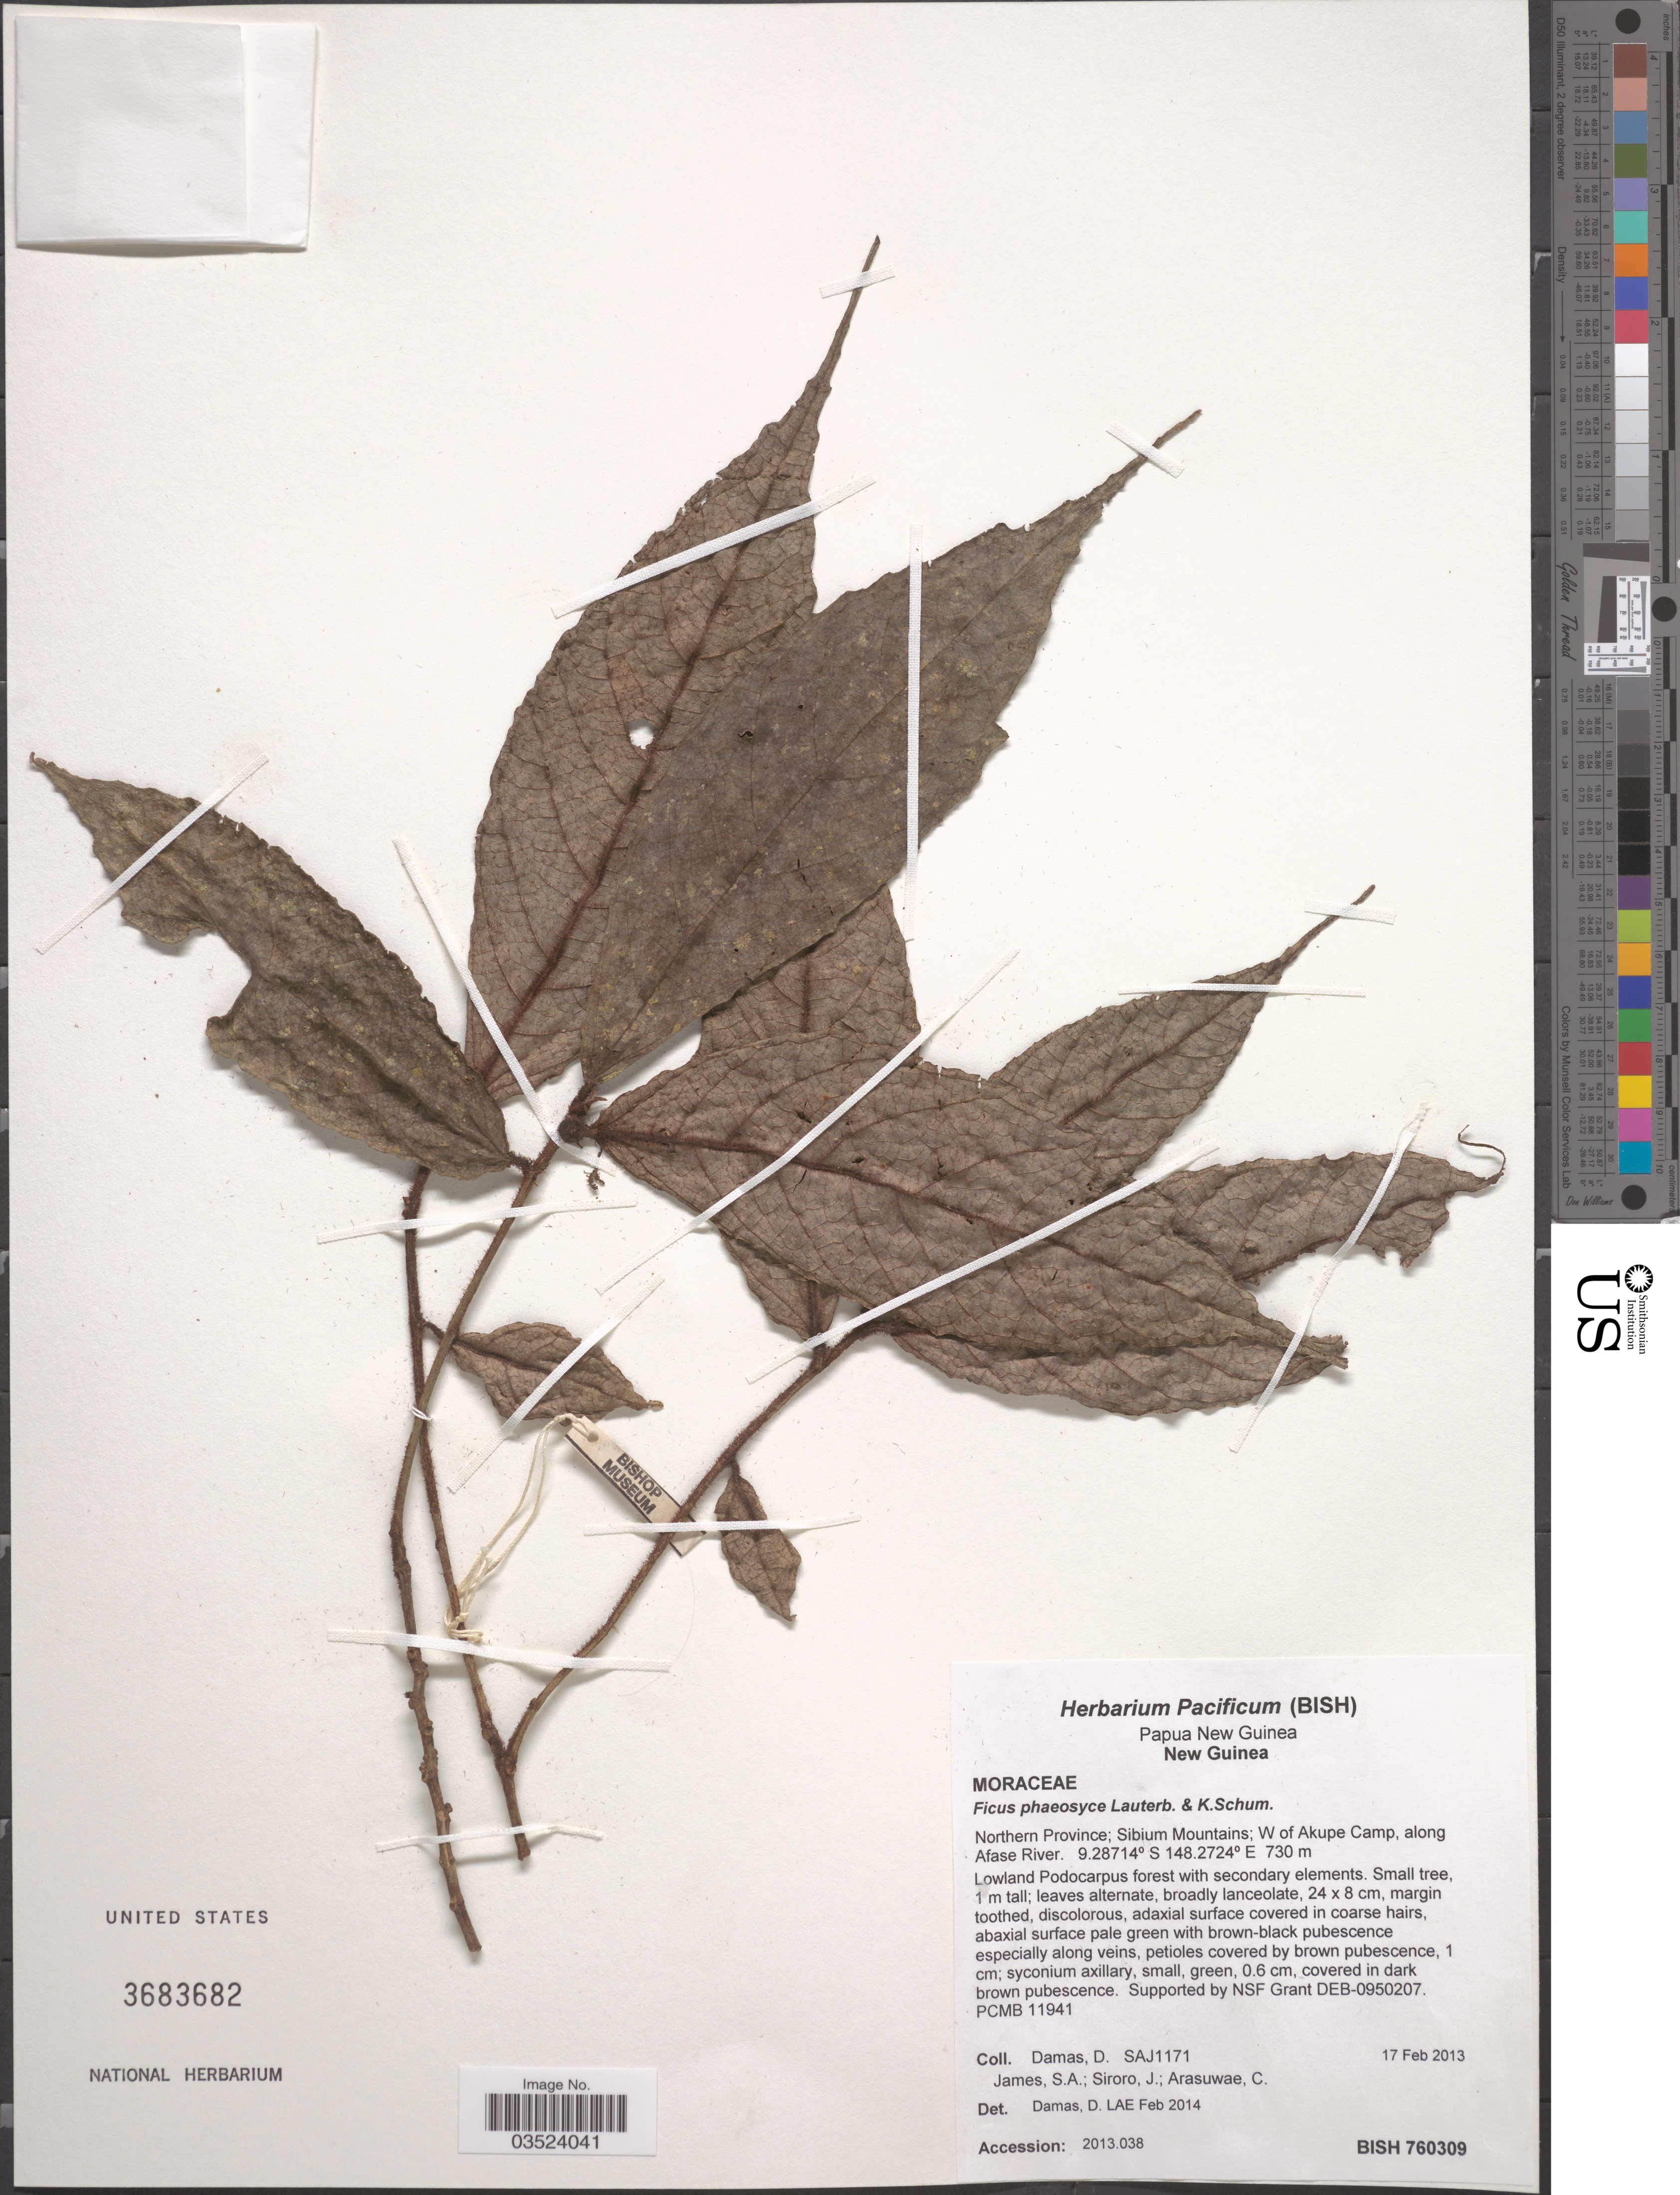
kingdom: Plantae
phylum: Tracheophyta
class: Magnoliopsida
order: Rosales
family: Moraceae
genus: Ficus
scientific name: Ficus phaeosyce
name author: K. Schum. & Lauterb.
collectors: D. Damas, S. James, J. Siroro & C. Arasuwae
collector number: SAJ1171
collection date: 2013-02-17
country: Papua New Guinea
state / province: Northern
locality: Northern Province; Sibium Mountains; W of Akupe Camp, along Afase River. New Guinea.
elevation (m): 730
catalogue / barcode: US 3683682